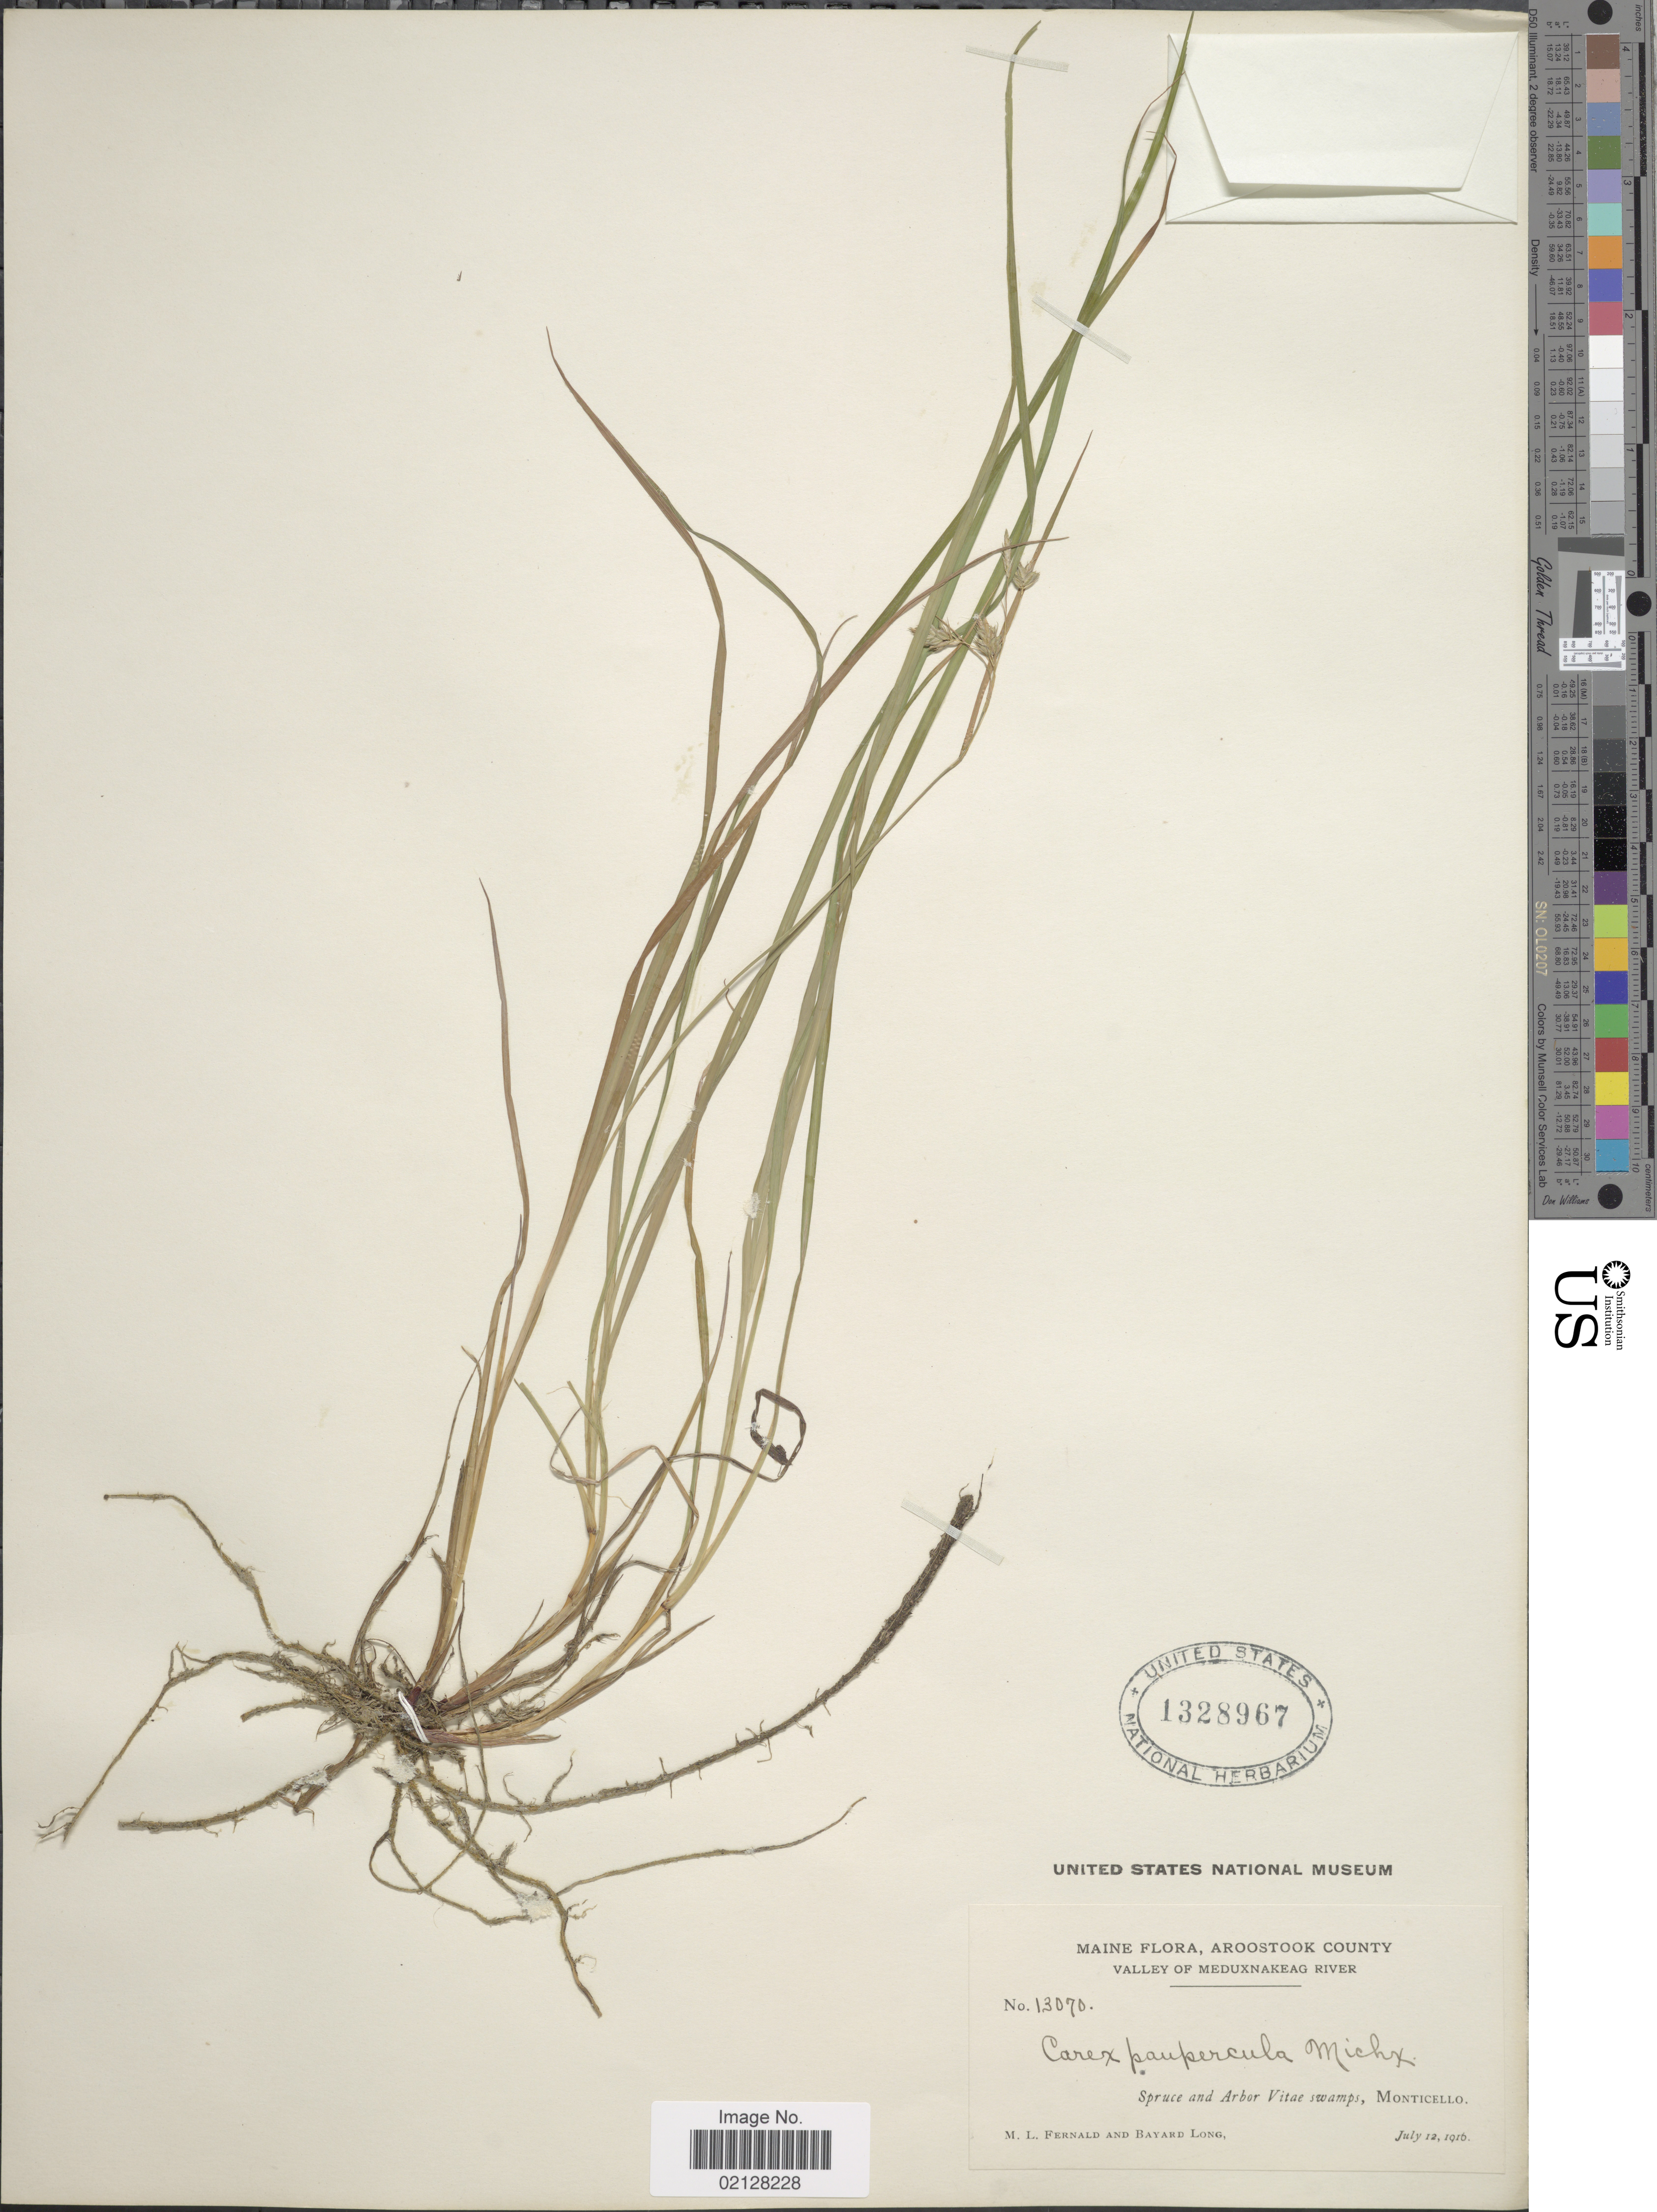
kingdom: Plantae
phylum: Tracheophyta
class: Liliopsida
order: Poales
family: Cyperaceae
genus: Carex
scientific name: Carex magellanica subsp. irrigua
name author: (Wahlenb.) Hiitonen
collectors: M. L. Fernald & B. H. Long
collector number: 13070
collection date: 1916-07-12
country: United States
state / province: Maine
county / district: Aroostook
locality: Valley of Meduxnakeag River. Spruce and Arbor Vitae swamps, Monticello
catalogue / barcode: US 1328967